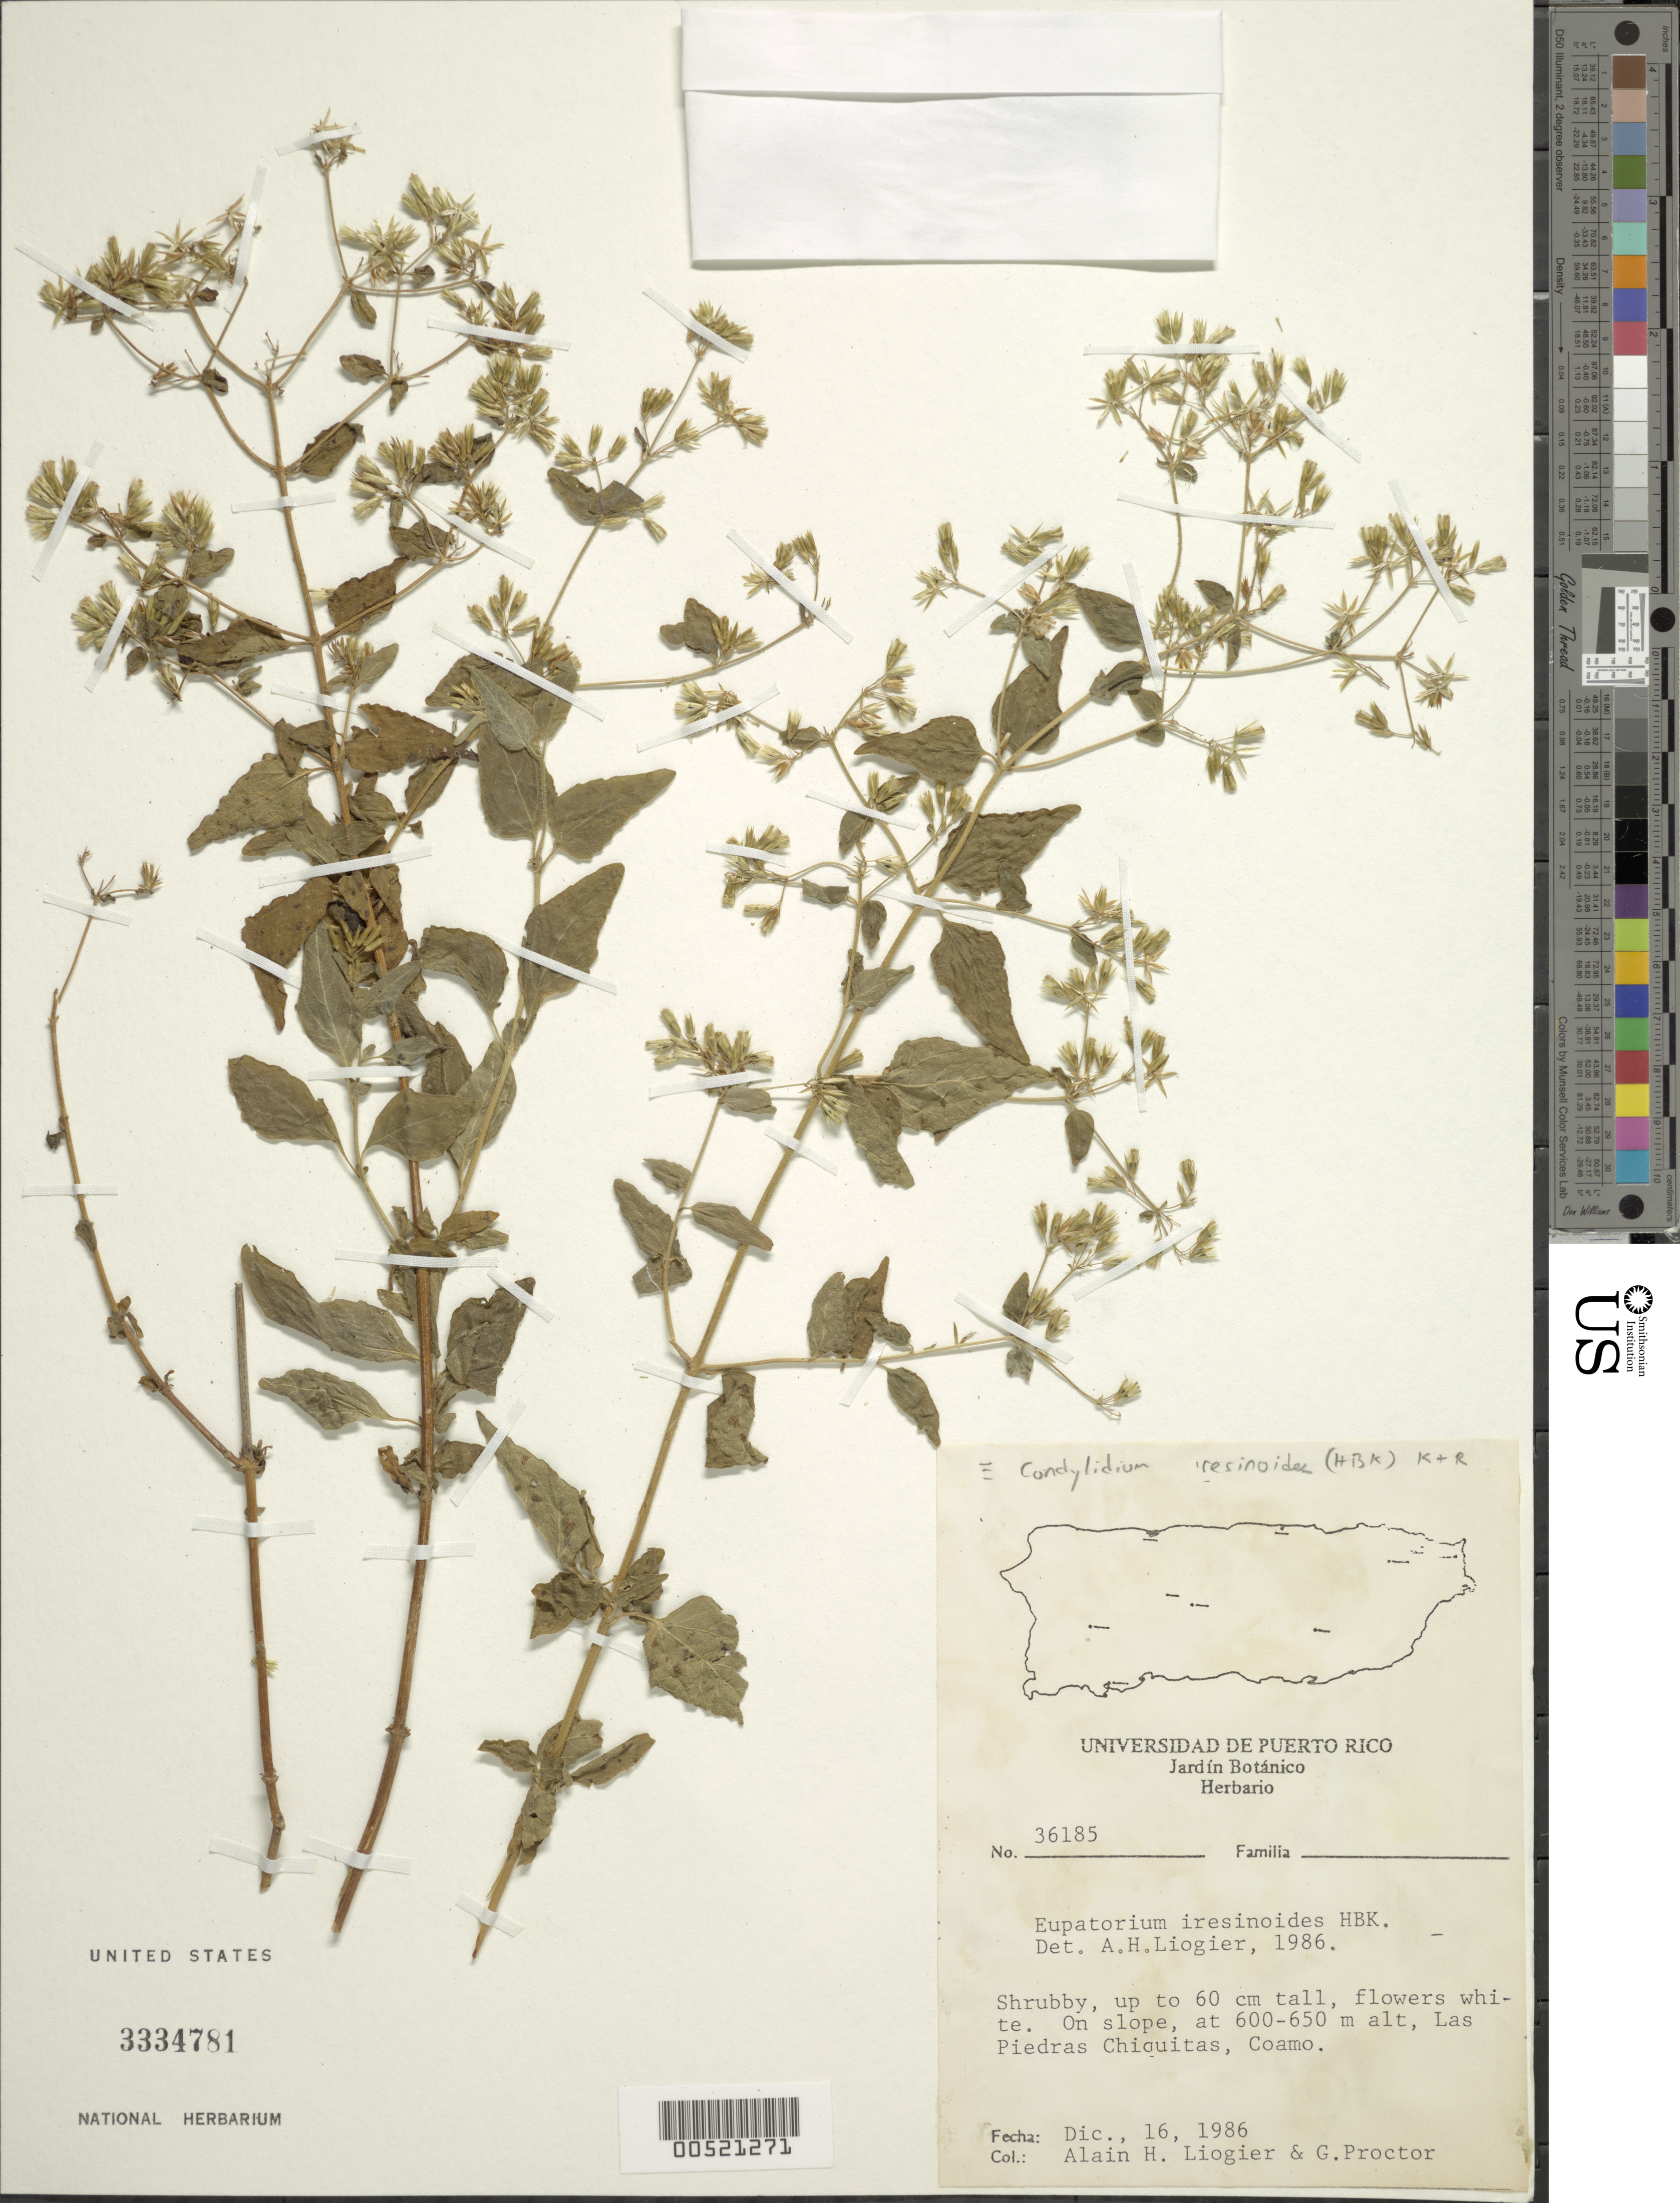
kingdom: Plantae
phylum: Tracheophyta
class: Magnoliopsida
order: Asterales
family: Asteraceae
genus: Condylidium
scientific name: Condylidium iresinoides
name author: (Kunth) R.M. King & H. Rob.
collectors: A. H. Liogier & G. R. Proctor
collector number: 36185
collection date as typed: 16 Dec 1986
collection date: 1986-12-16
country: Puerto Rico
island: Greater Antilles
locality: Coamo: Piedras Chiquitas.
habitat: On slope.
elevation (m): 600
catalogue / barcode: US 3334781